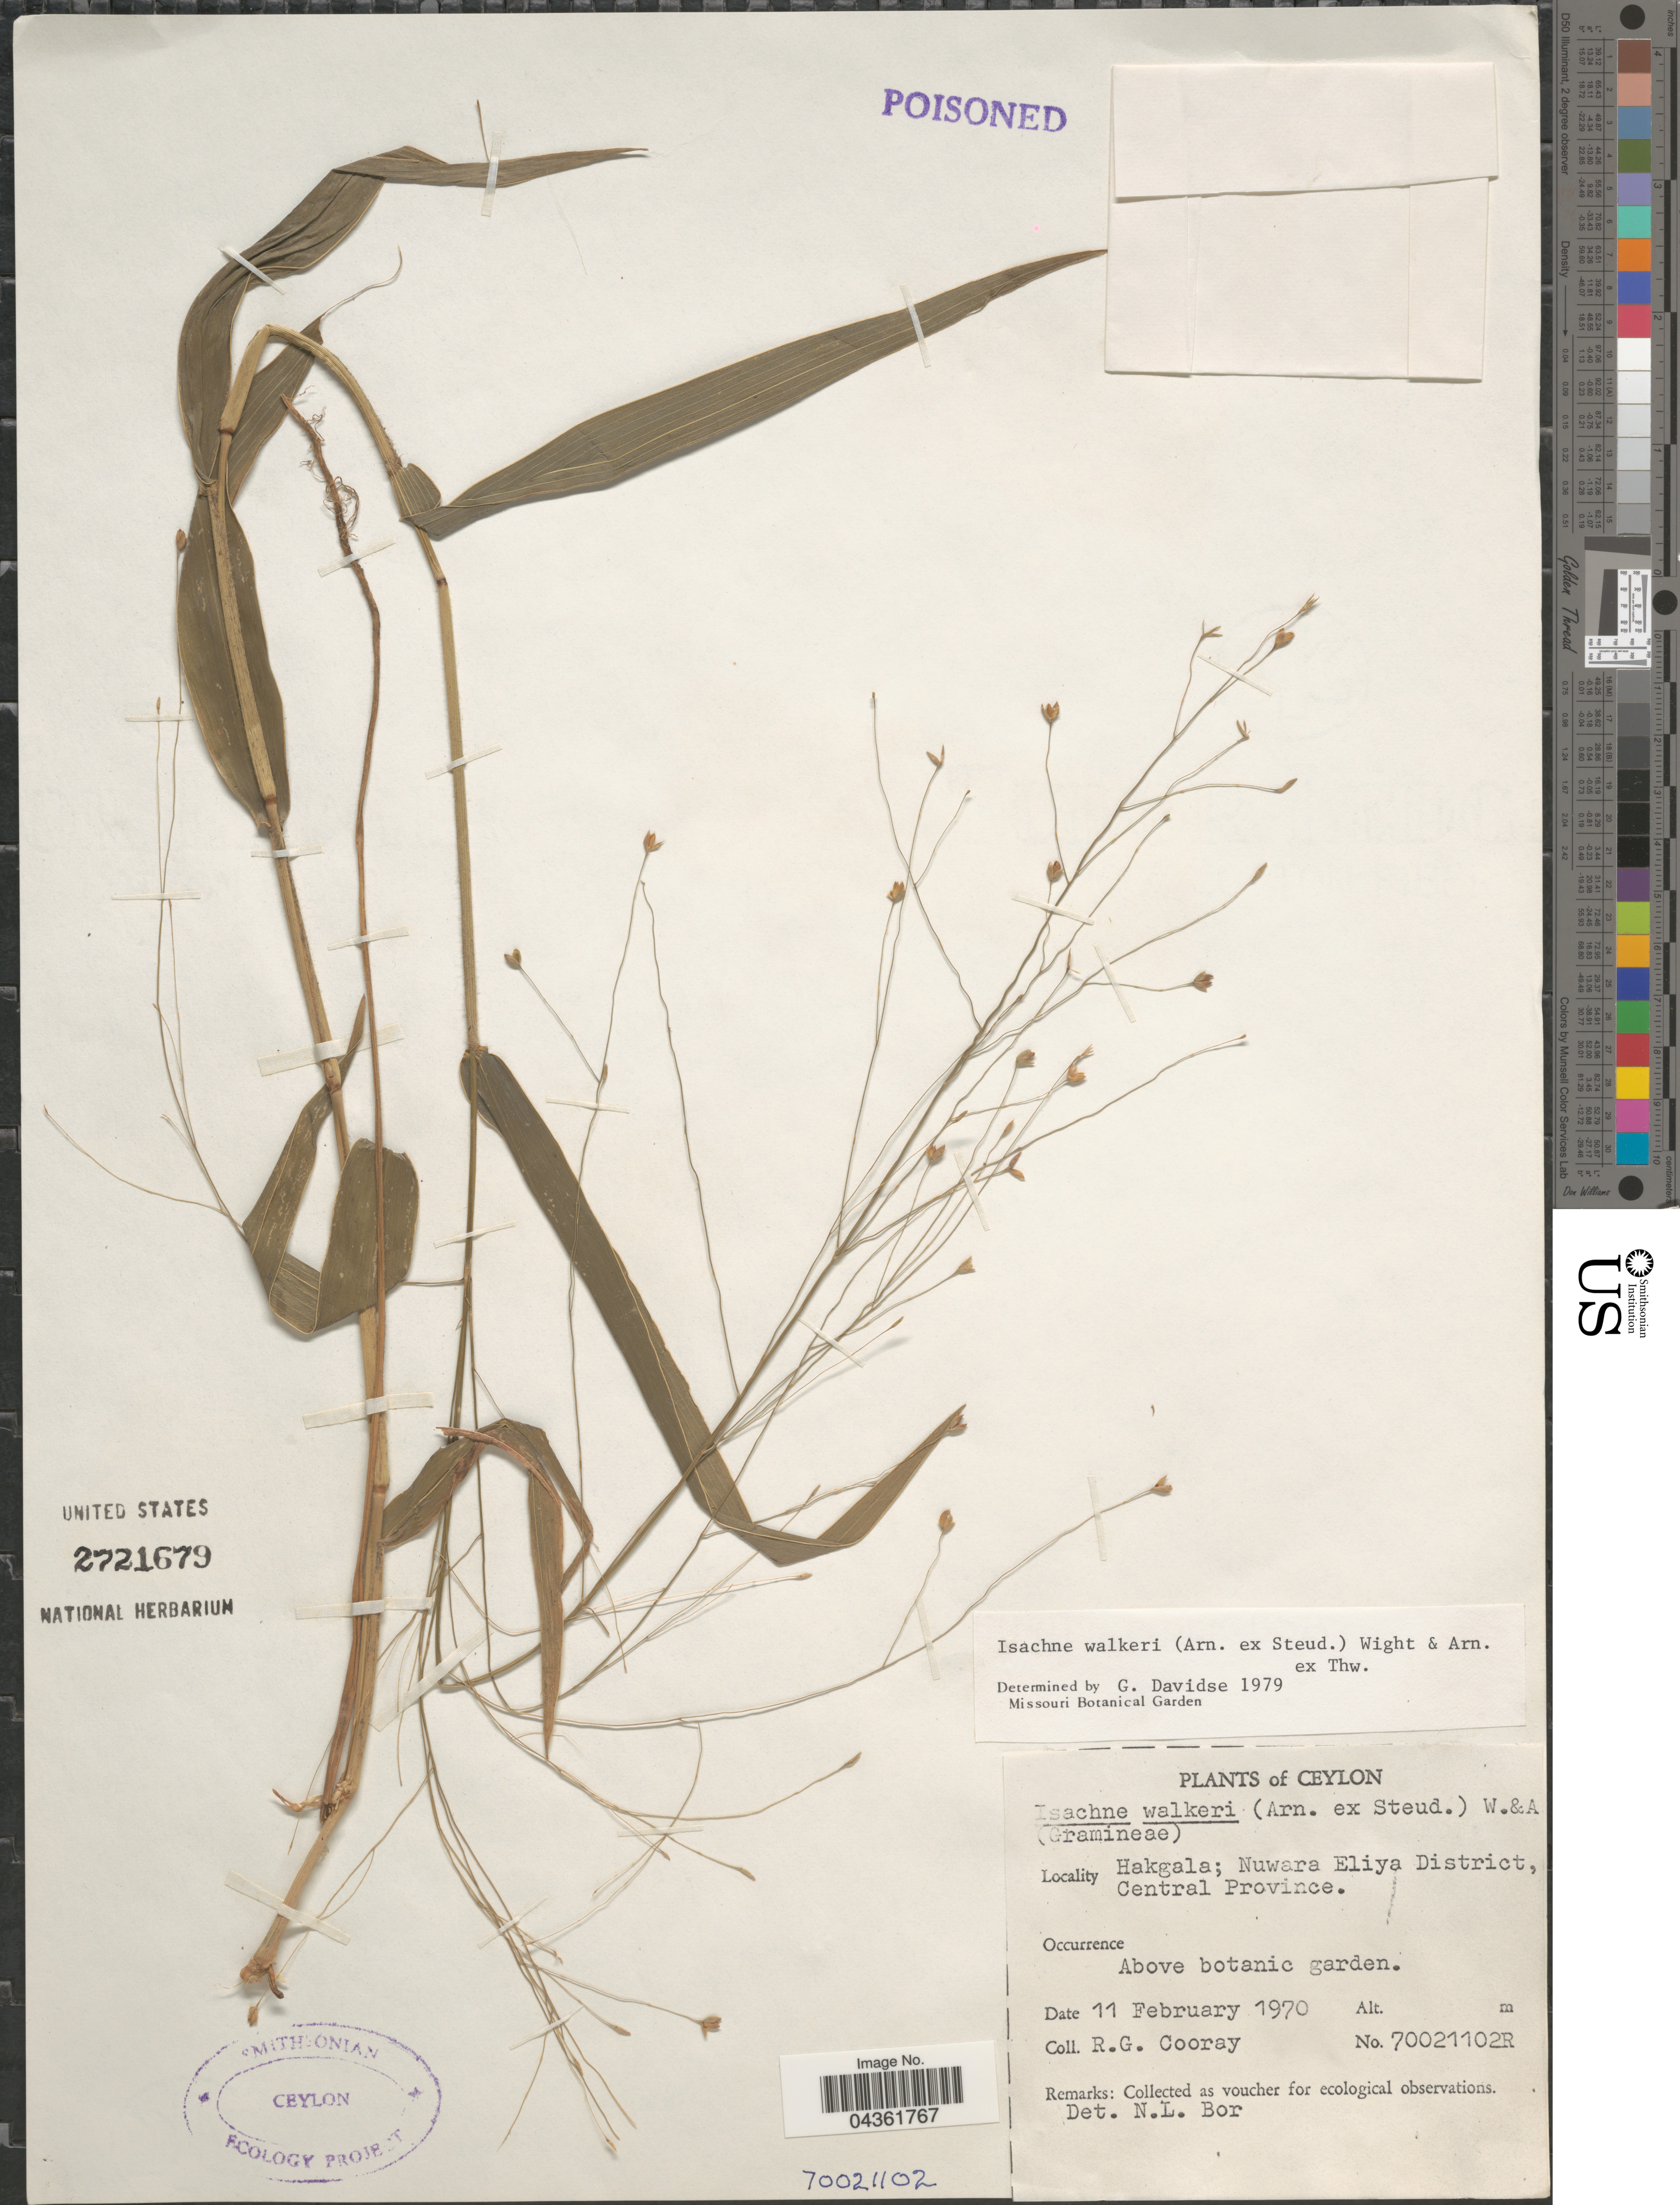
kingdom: Plantae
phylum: Tracheophyta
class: Liliopsida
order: Poales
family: Poaceae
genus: Isachne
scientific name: Isachne walkeri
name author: (Arn. ex Steud.) Wight & Arn. ex Hook. f.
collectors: R. Cooray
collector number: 70021102R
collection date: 1970-02-11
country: Sri Lanka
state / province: Central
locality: Ceylon. Hakgala; Nuwara Eliya District. Above botanic garden.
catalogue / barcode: US 2721679